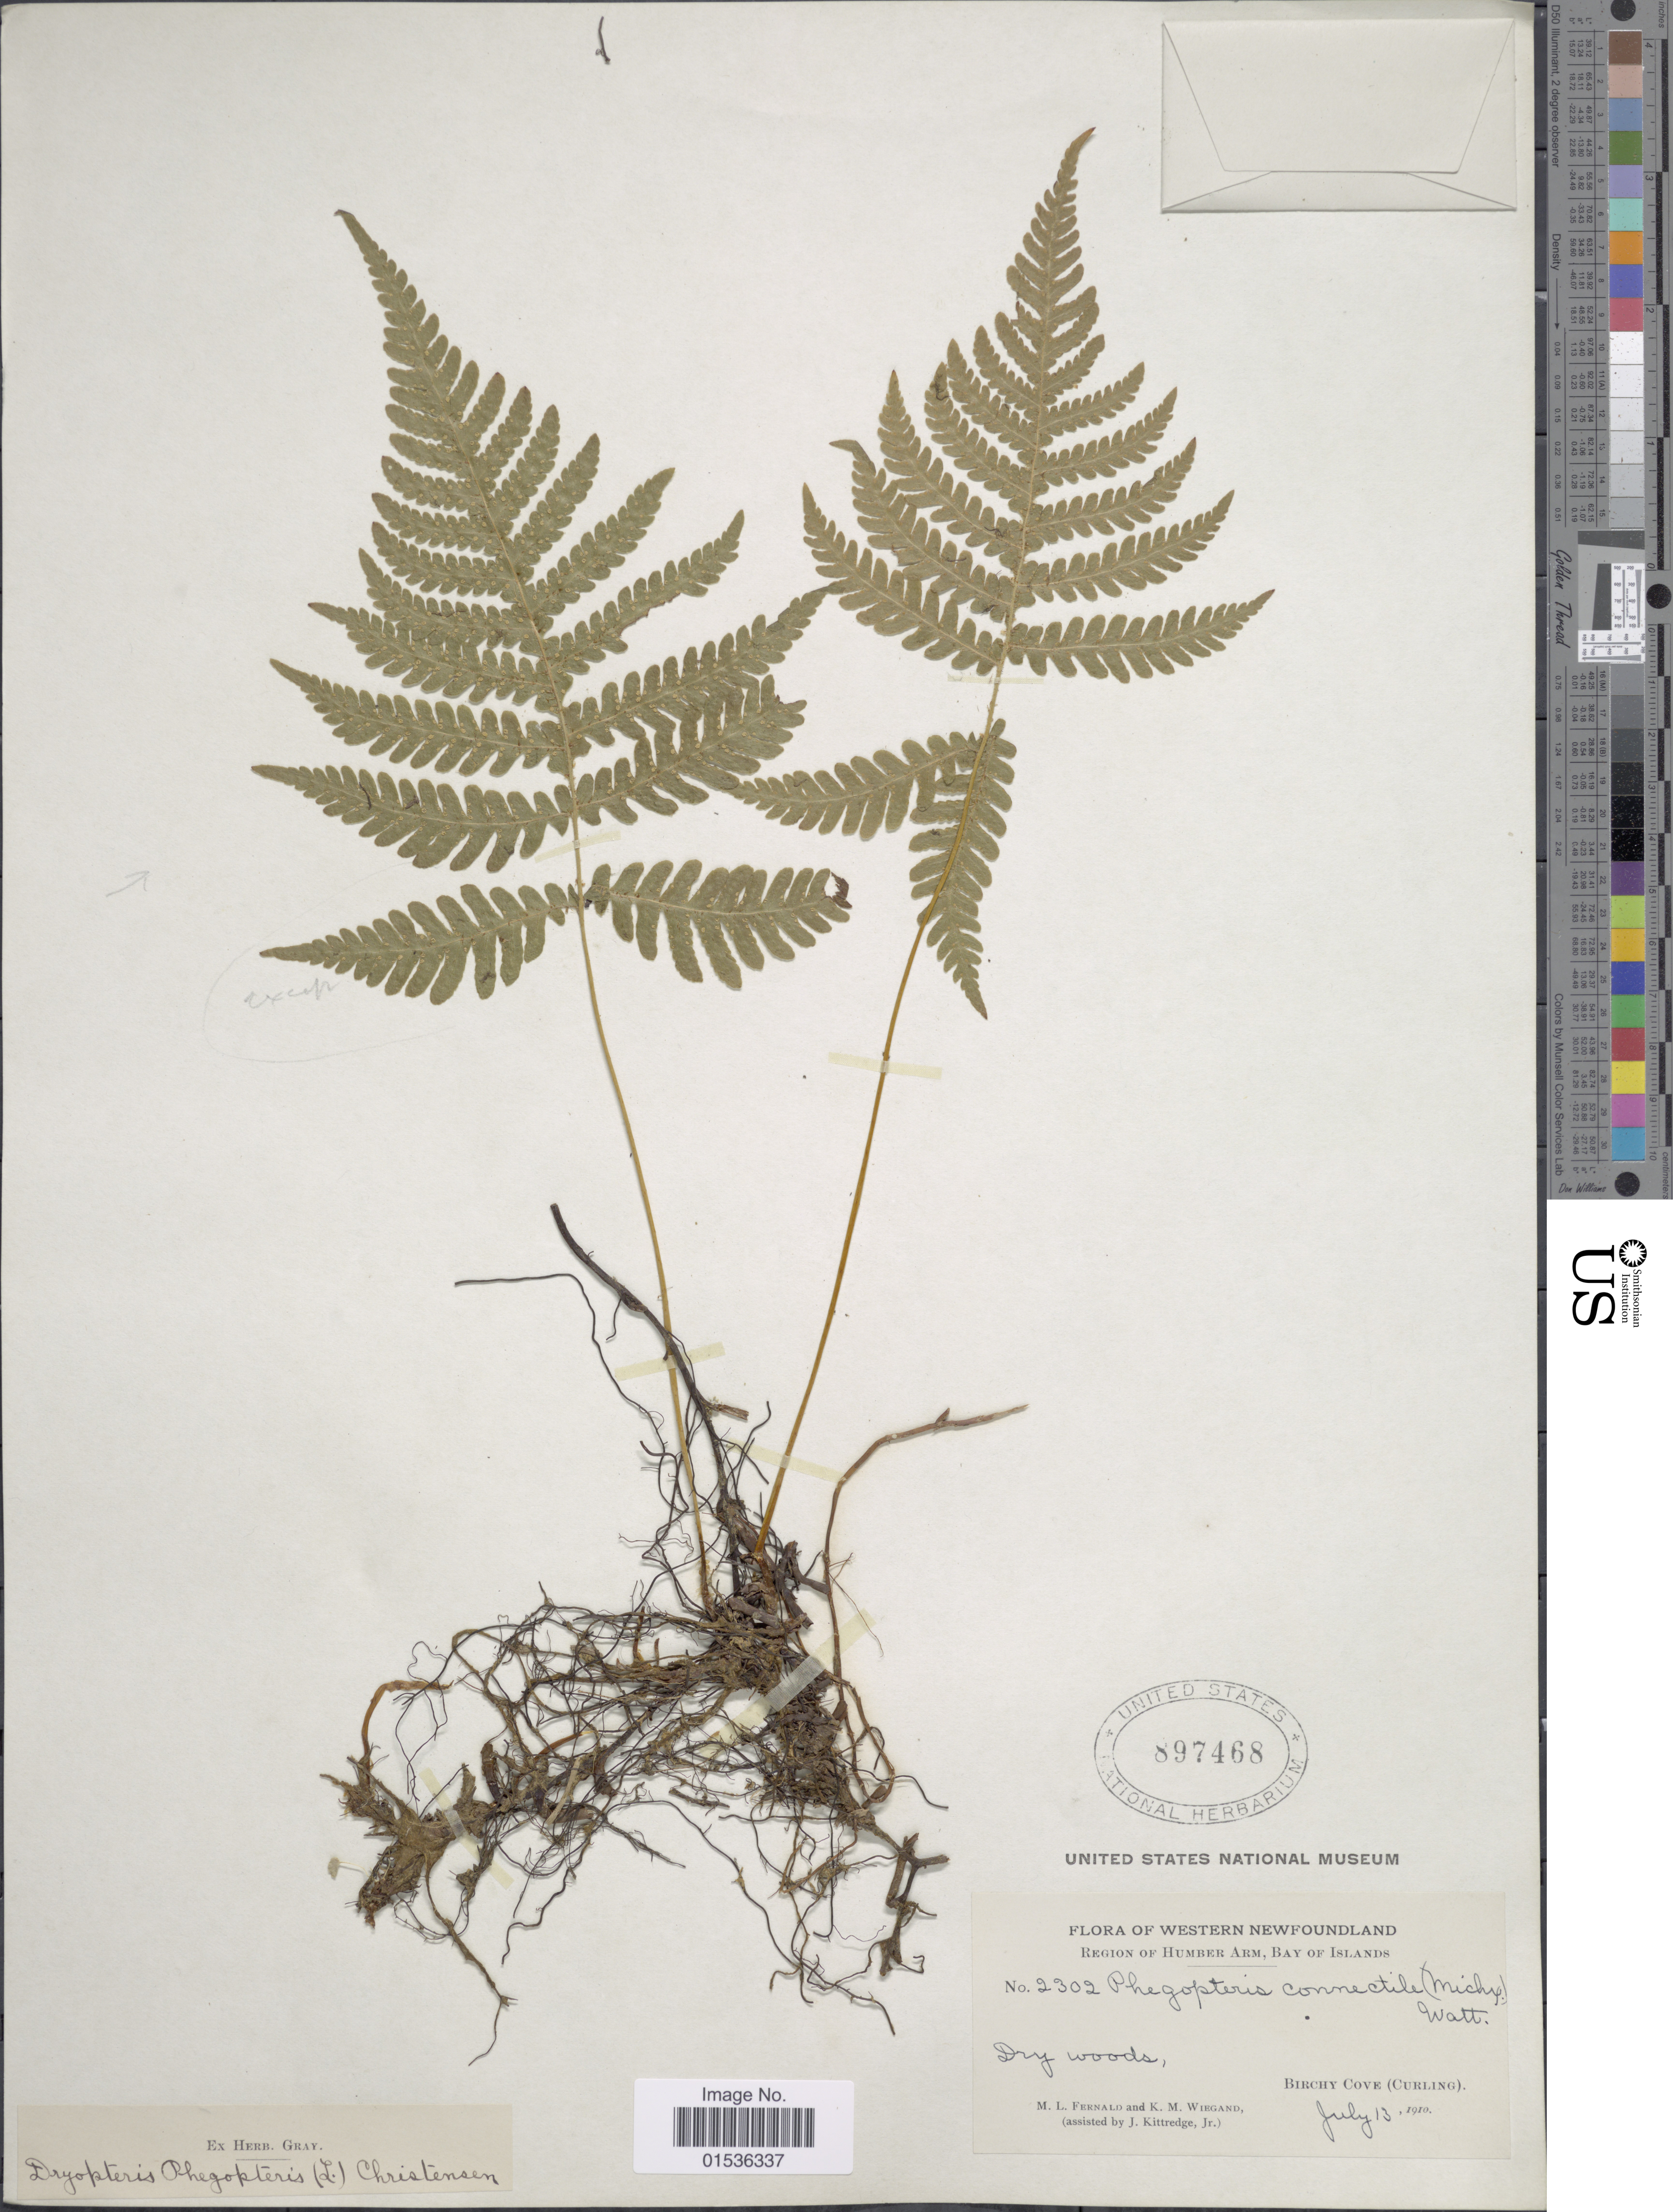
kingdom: Plantae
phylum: Tracheophyta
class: Polypodiopsida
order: Polypodiales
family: Thelypteridaceae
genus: Phegopteris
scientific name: Phegopteris connectilis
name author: (Michx.) Watt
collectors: M. L. Fernald, K. M. Wiegand & J. Kittredge Jr.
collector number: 2302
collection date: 1910-07-13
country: Canada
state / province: Newfoundland and Labrador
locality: Western Newfoundland. Region of Humber Arm, Bay of Islands. Birchy Cove (Curling).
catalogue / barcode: US 897468